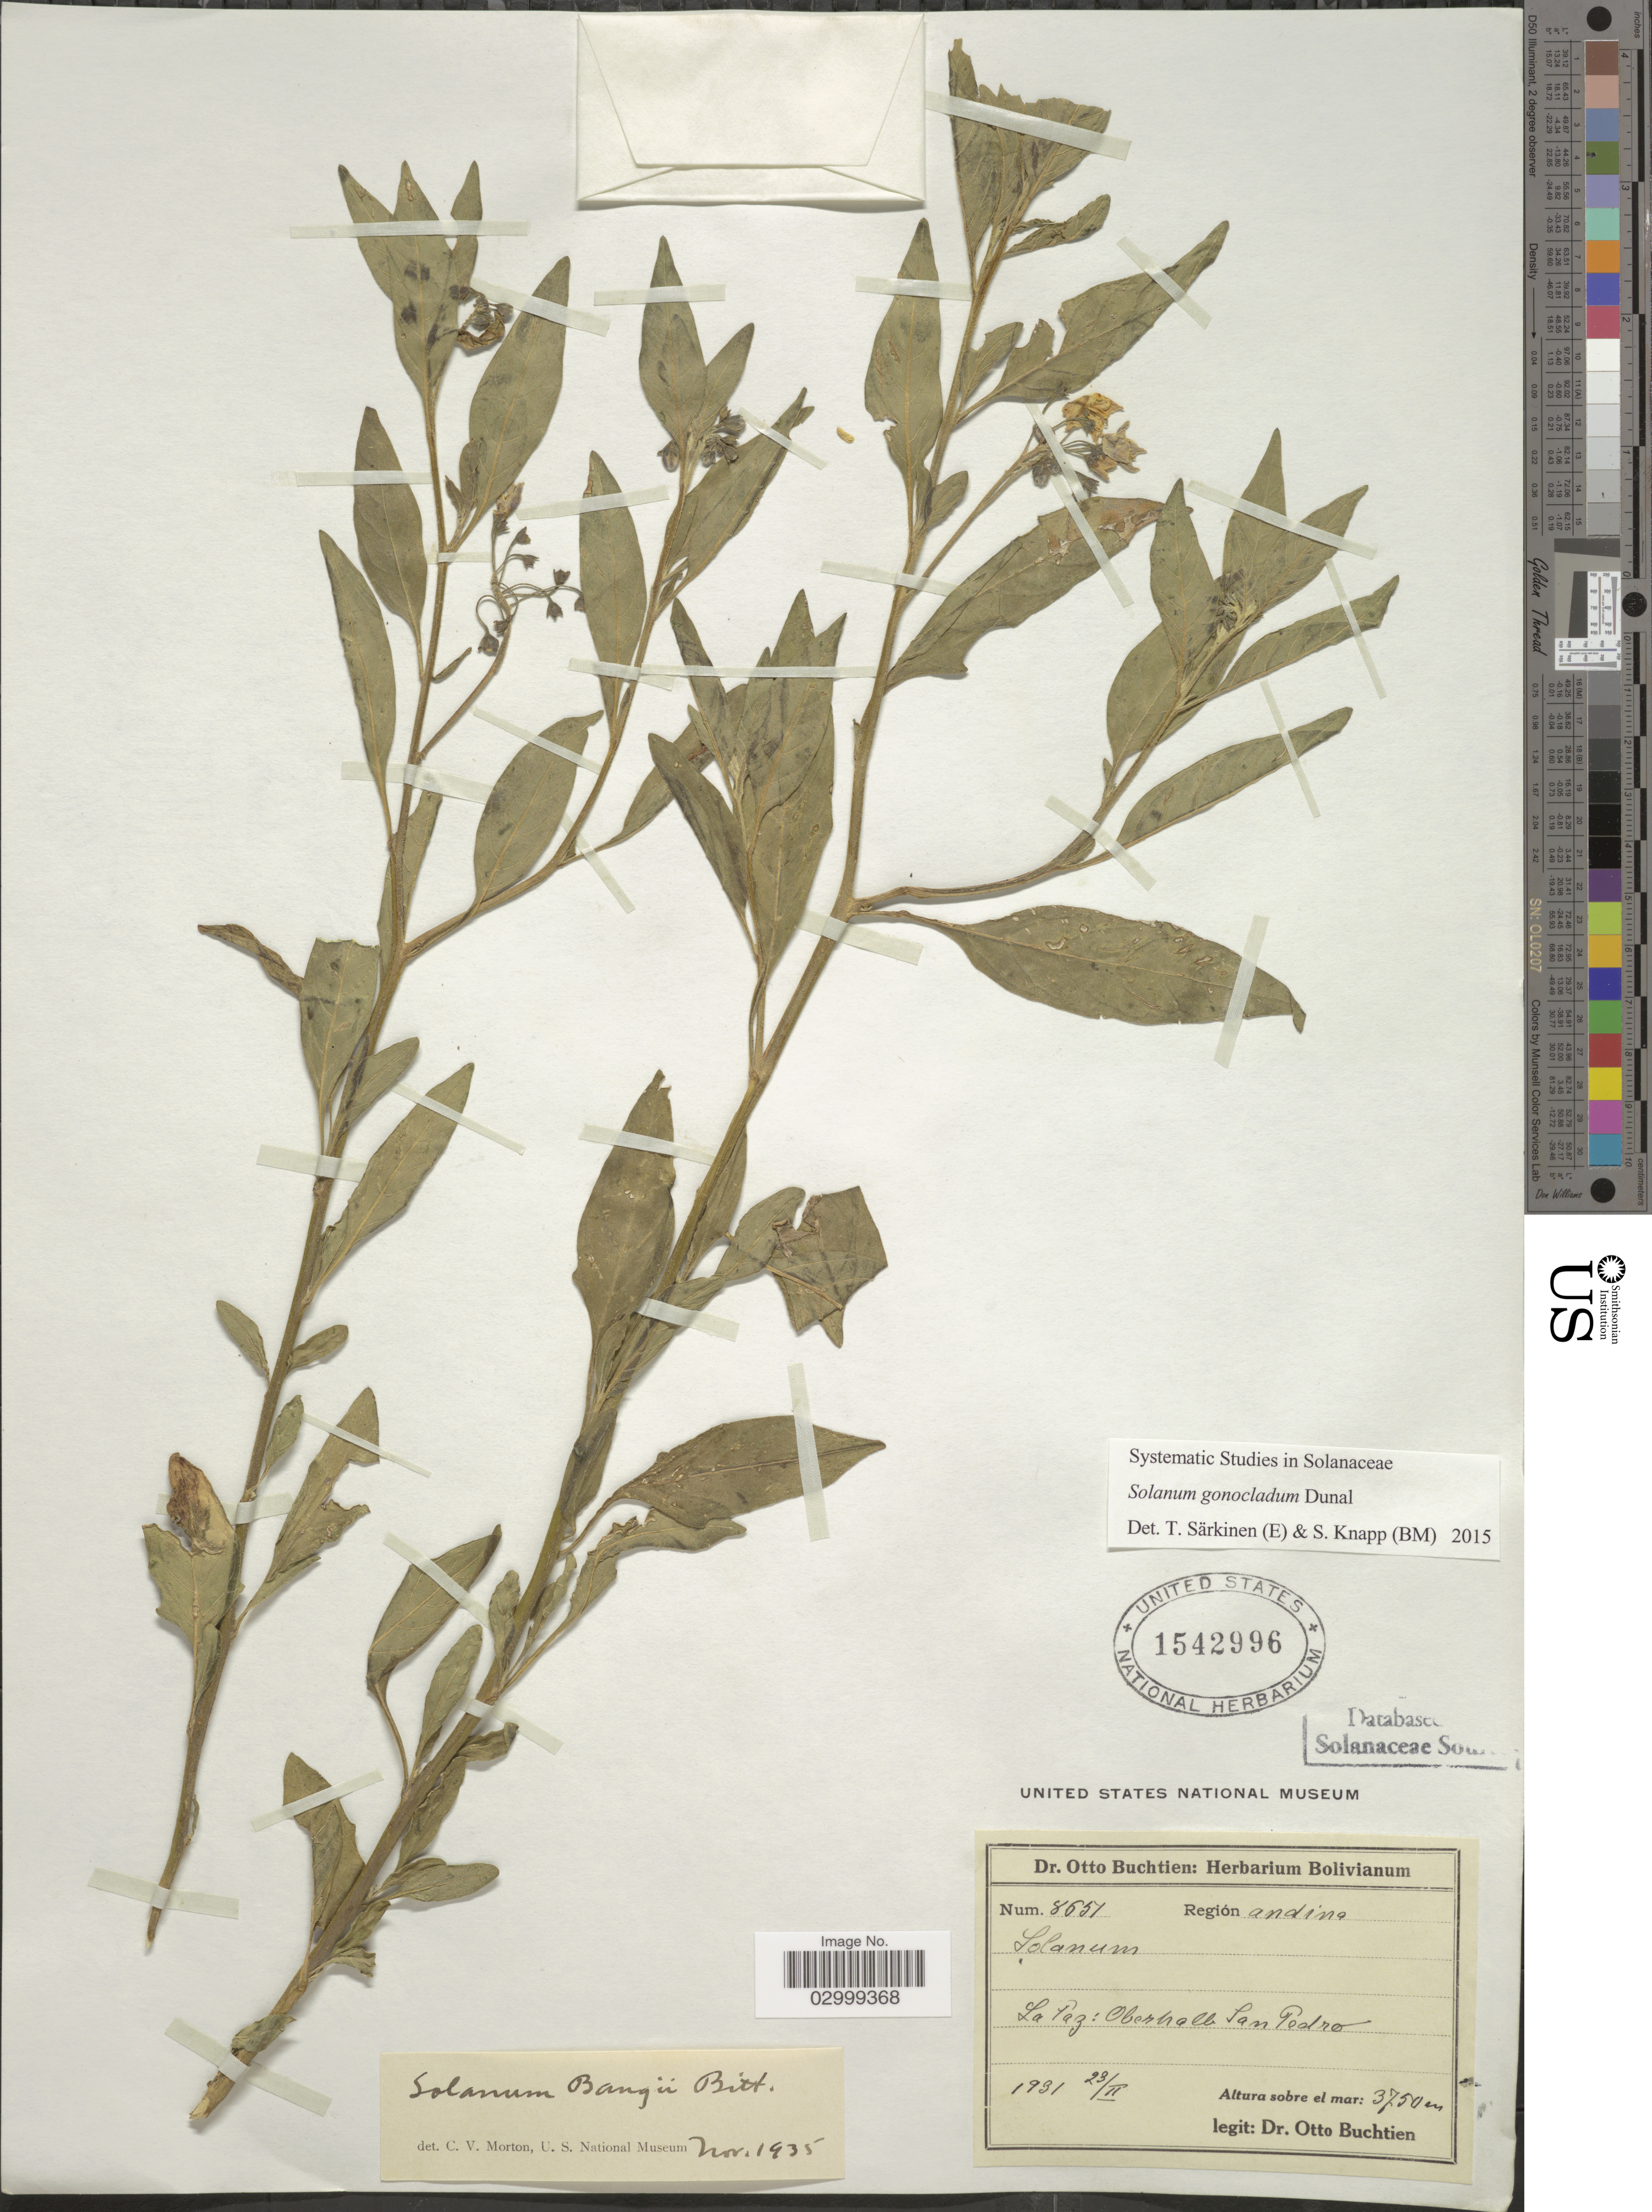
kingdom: Plantae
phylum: Tracheophyta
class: Magnoliopsida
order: Solanales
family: Solanaceae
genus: Solanum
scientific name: Solanum gonocladum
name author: Dunal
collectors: O. Buchtien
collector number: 8651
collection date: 1931-02-23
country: Bolivia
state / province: La Paz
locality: Oberhalb San Pedro, Región andina.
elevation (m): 3750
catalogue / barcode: US 1542996